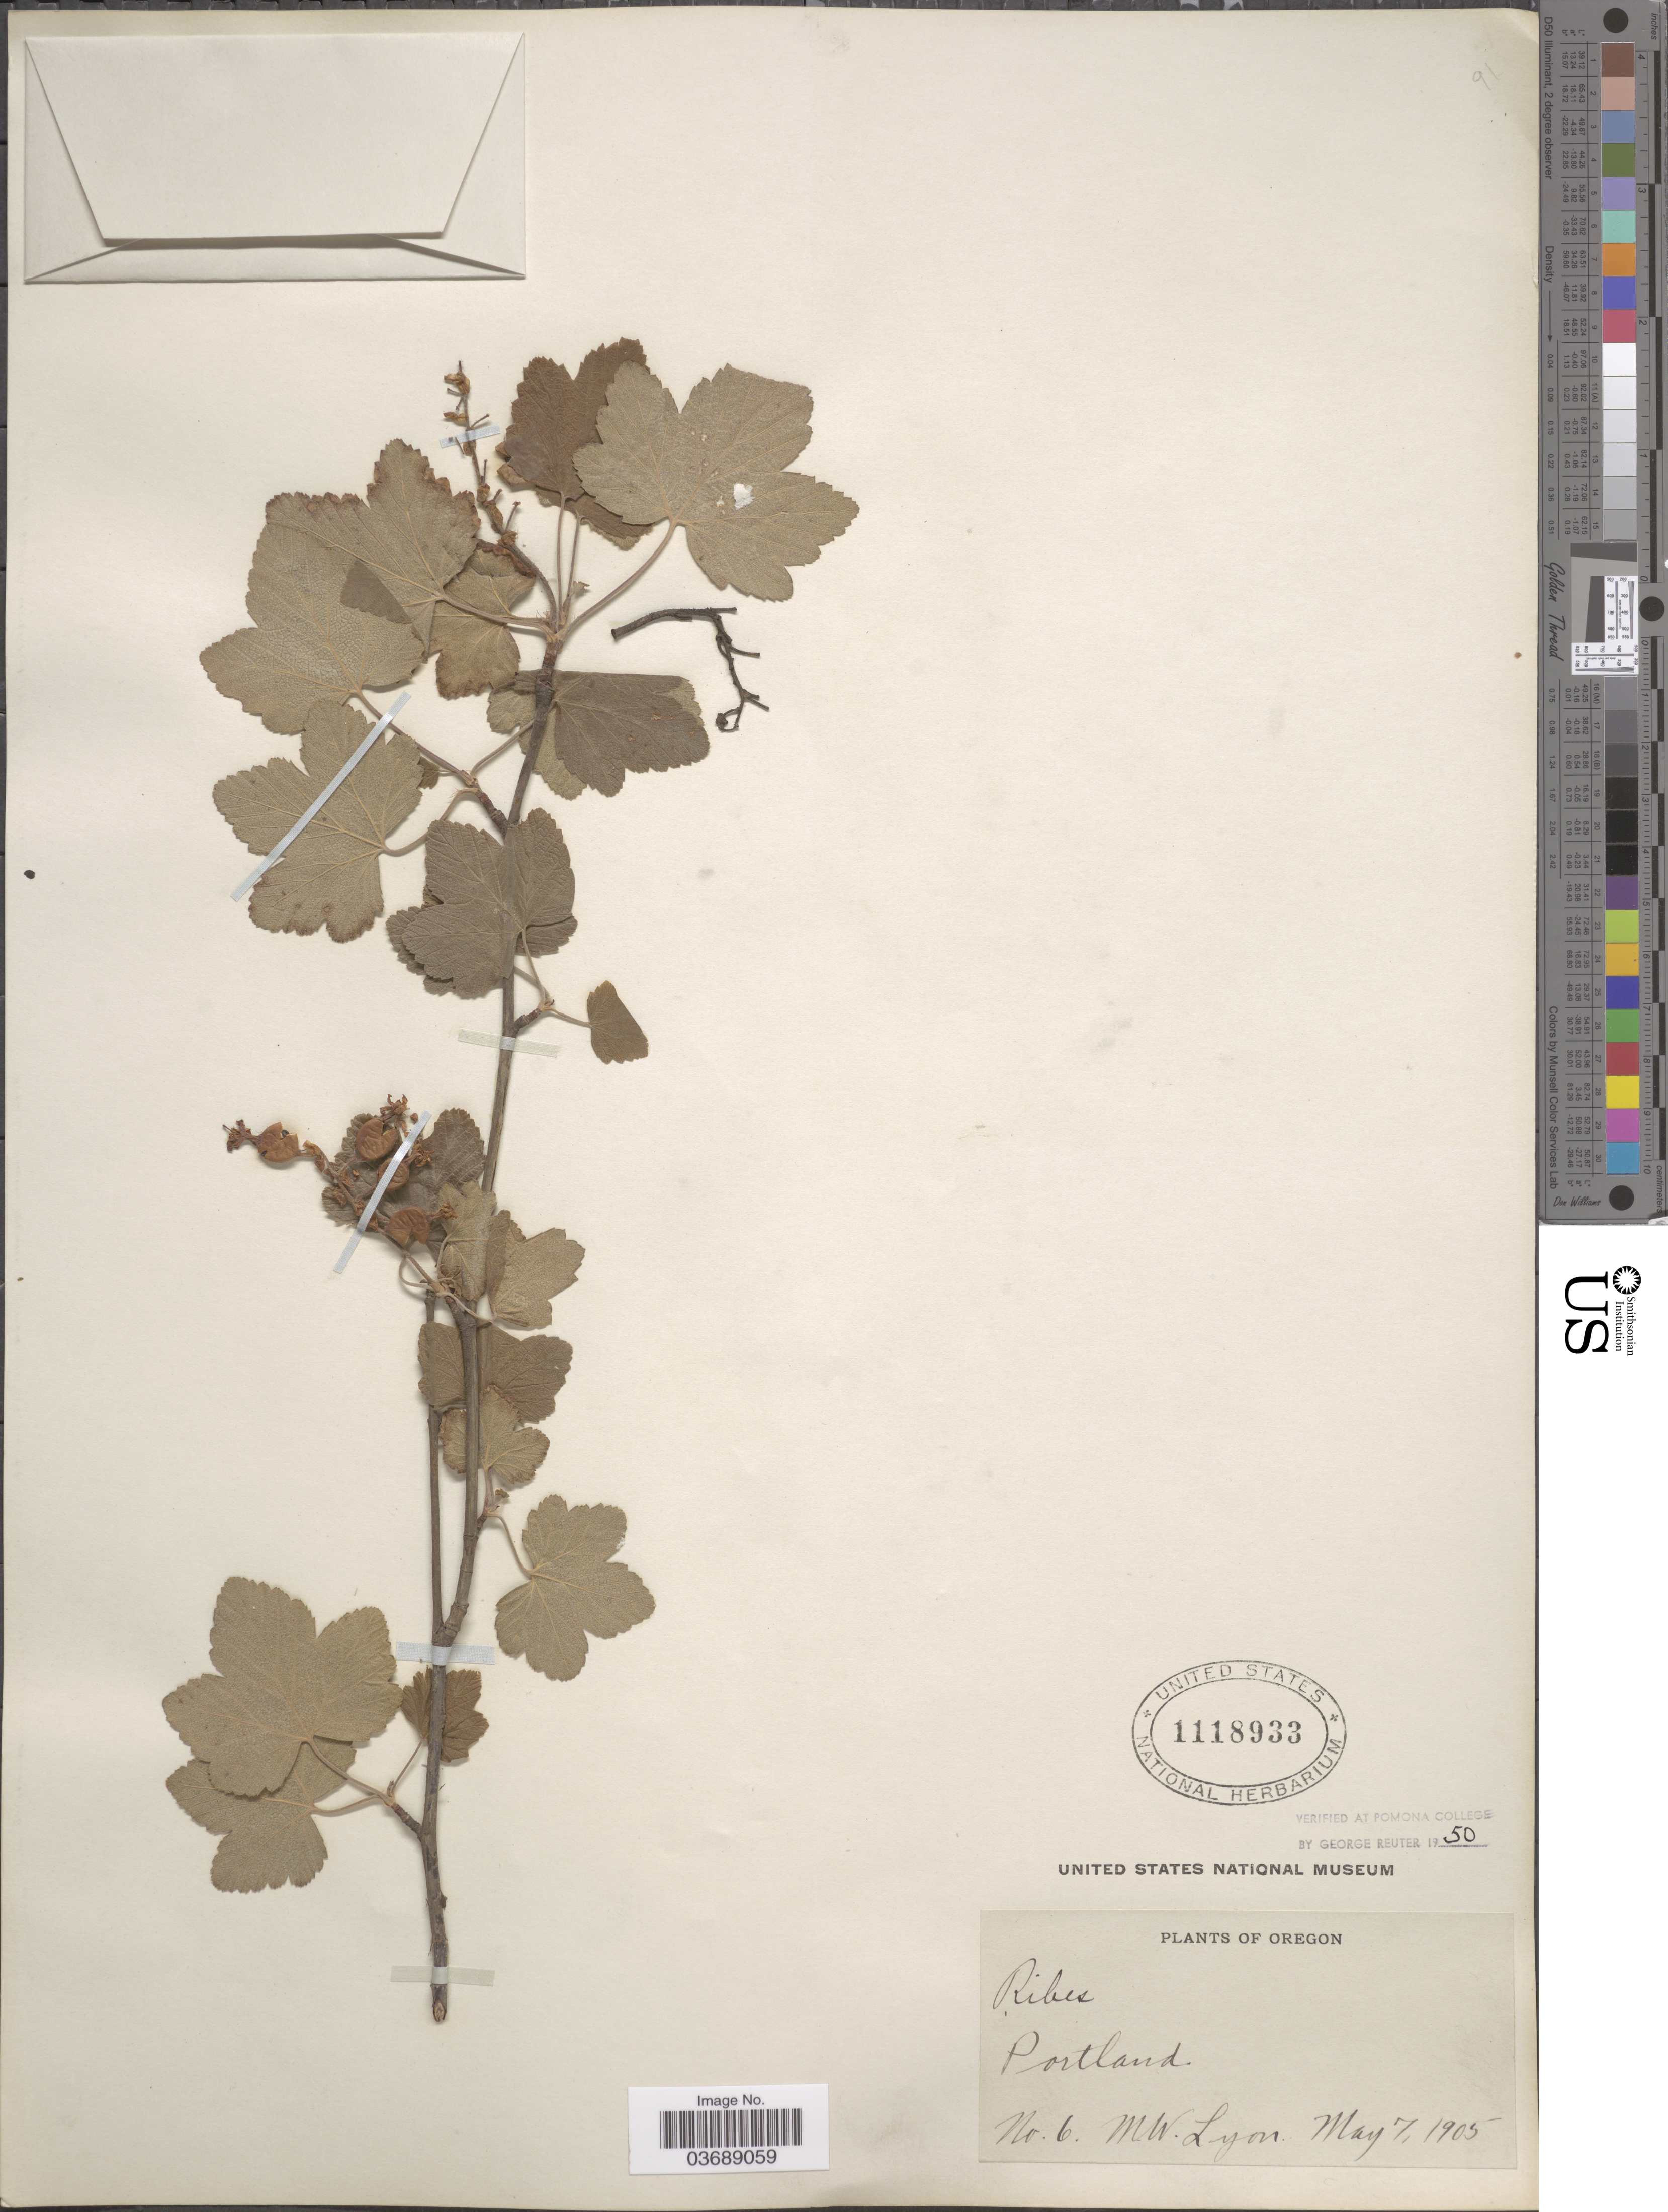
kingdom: Plantae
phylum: Tracheophyta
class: Magnoliopsida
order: Saxifragales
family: Grossulariaceae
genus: Ribes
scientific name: Ribes sanguineum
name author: Pursh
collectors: M. W. Lyon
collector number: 6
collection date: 1905-05-07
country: United States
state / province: Oregon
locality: Portland.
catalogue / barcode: US 1118933